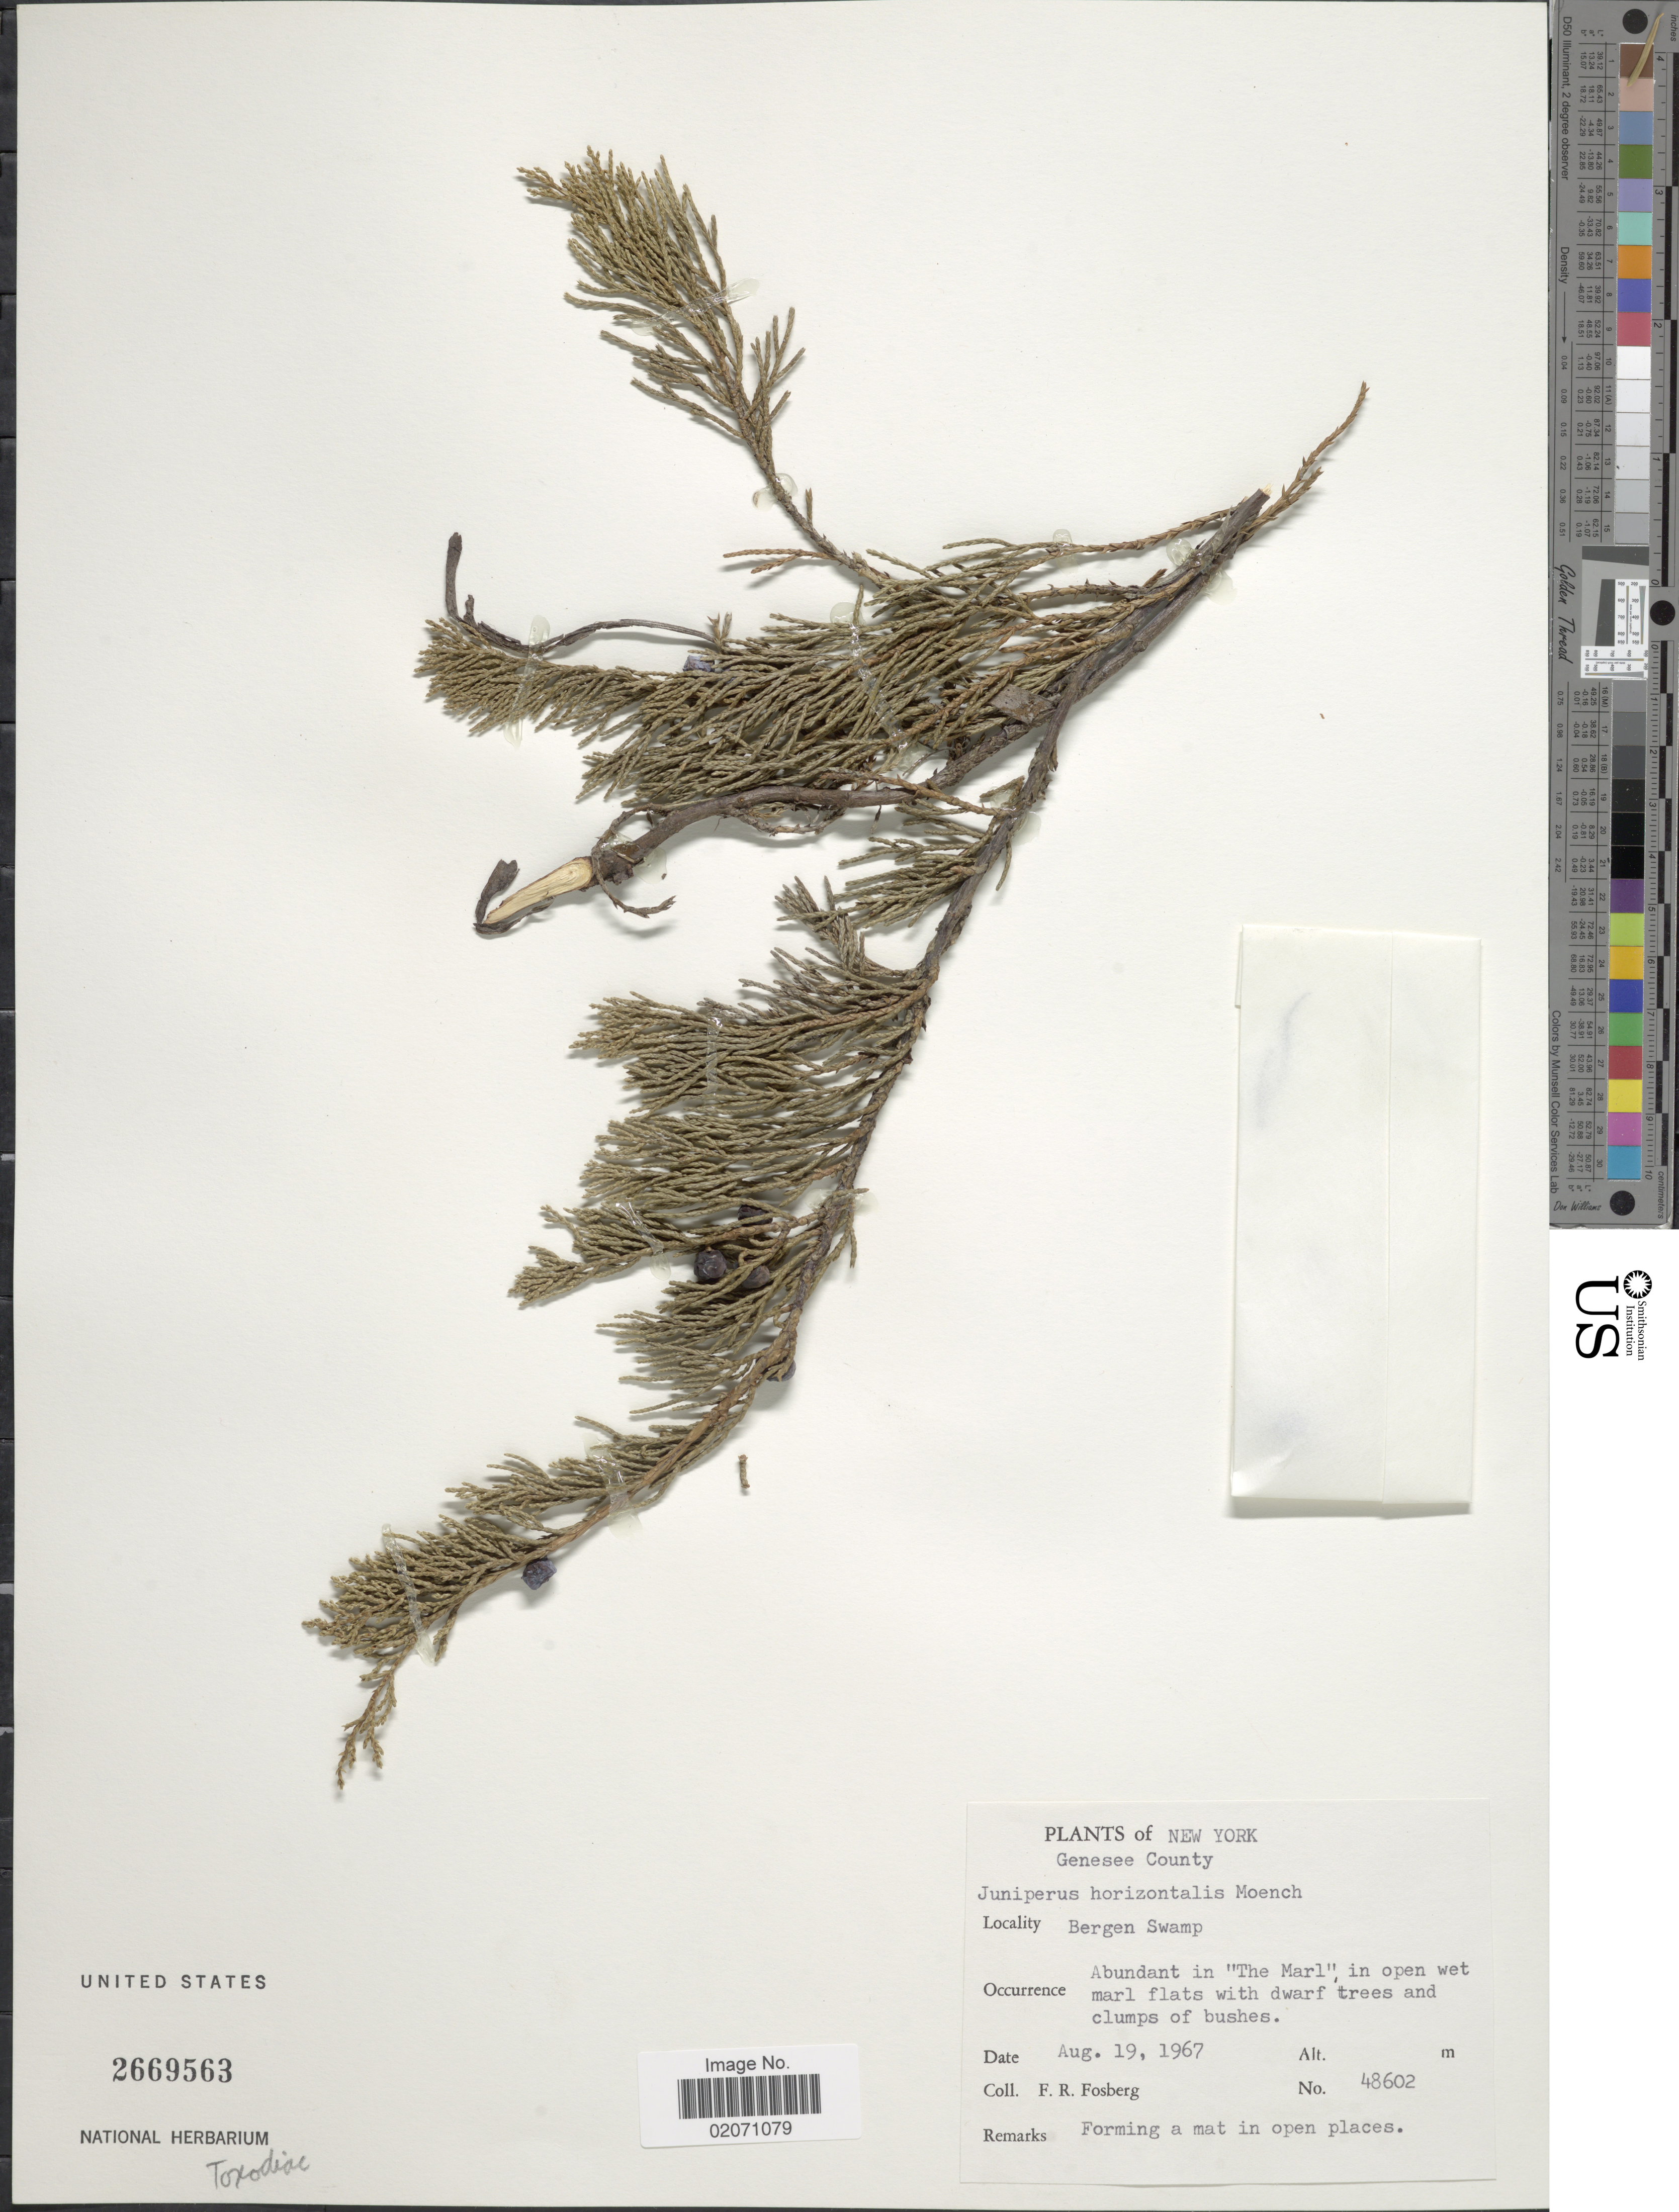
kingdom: Plantae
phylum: Tracheophyta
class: Pinopsida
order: Pinales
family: Cupressaceae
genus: Juniperus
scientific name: Juniperus horizontalis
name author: Moench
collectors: F. R. Fosberg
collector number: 48602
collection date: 1967-08-19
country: United States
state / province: New York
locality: Genesee County, Bergen Swamp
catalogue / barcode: US 2669563